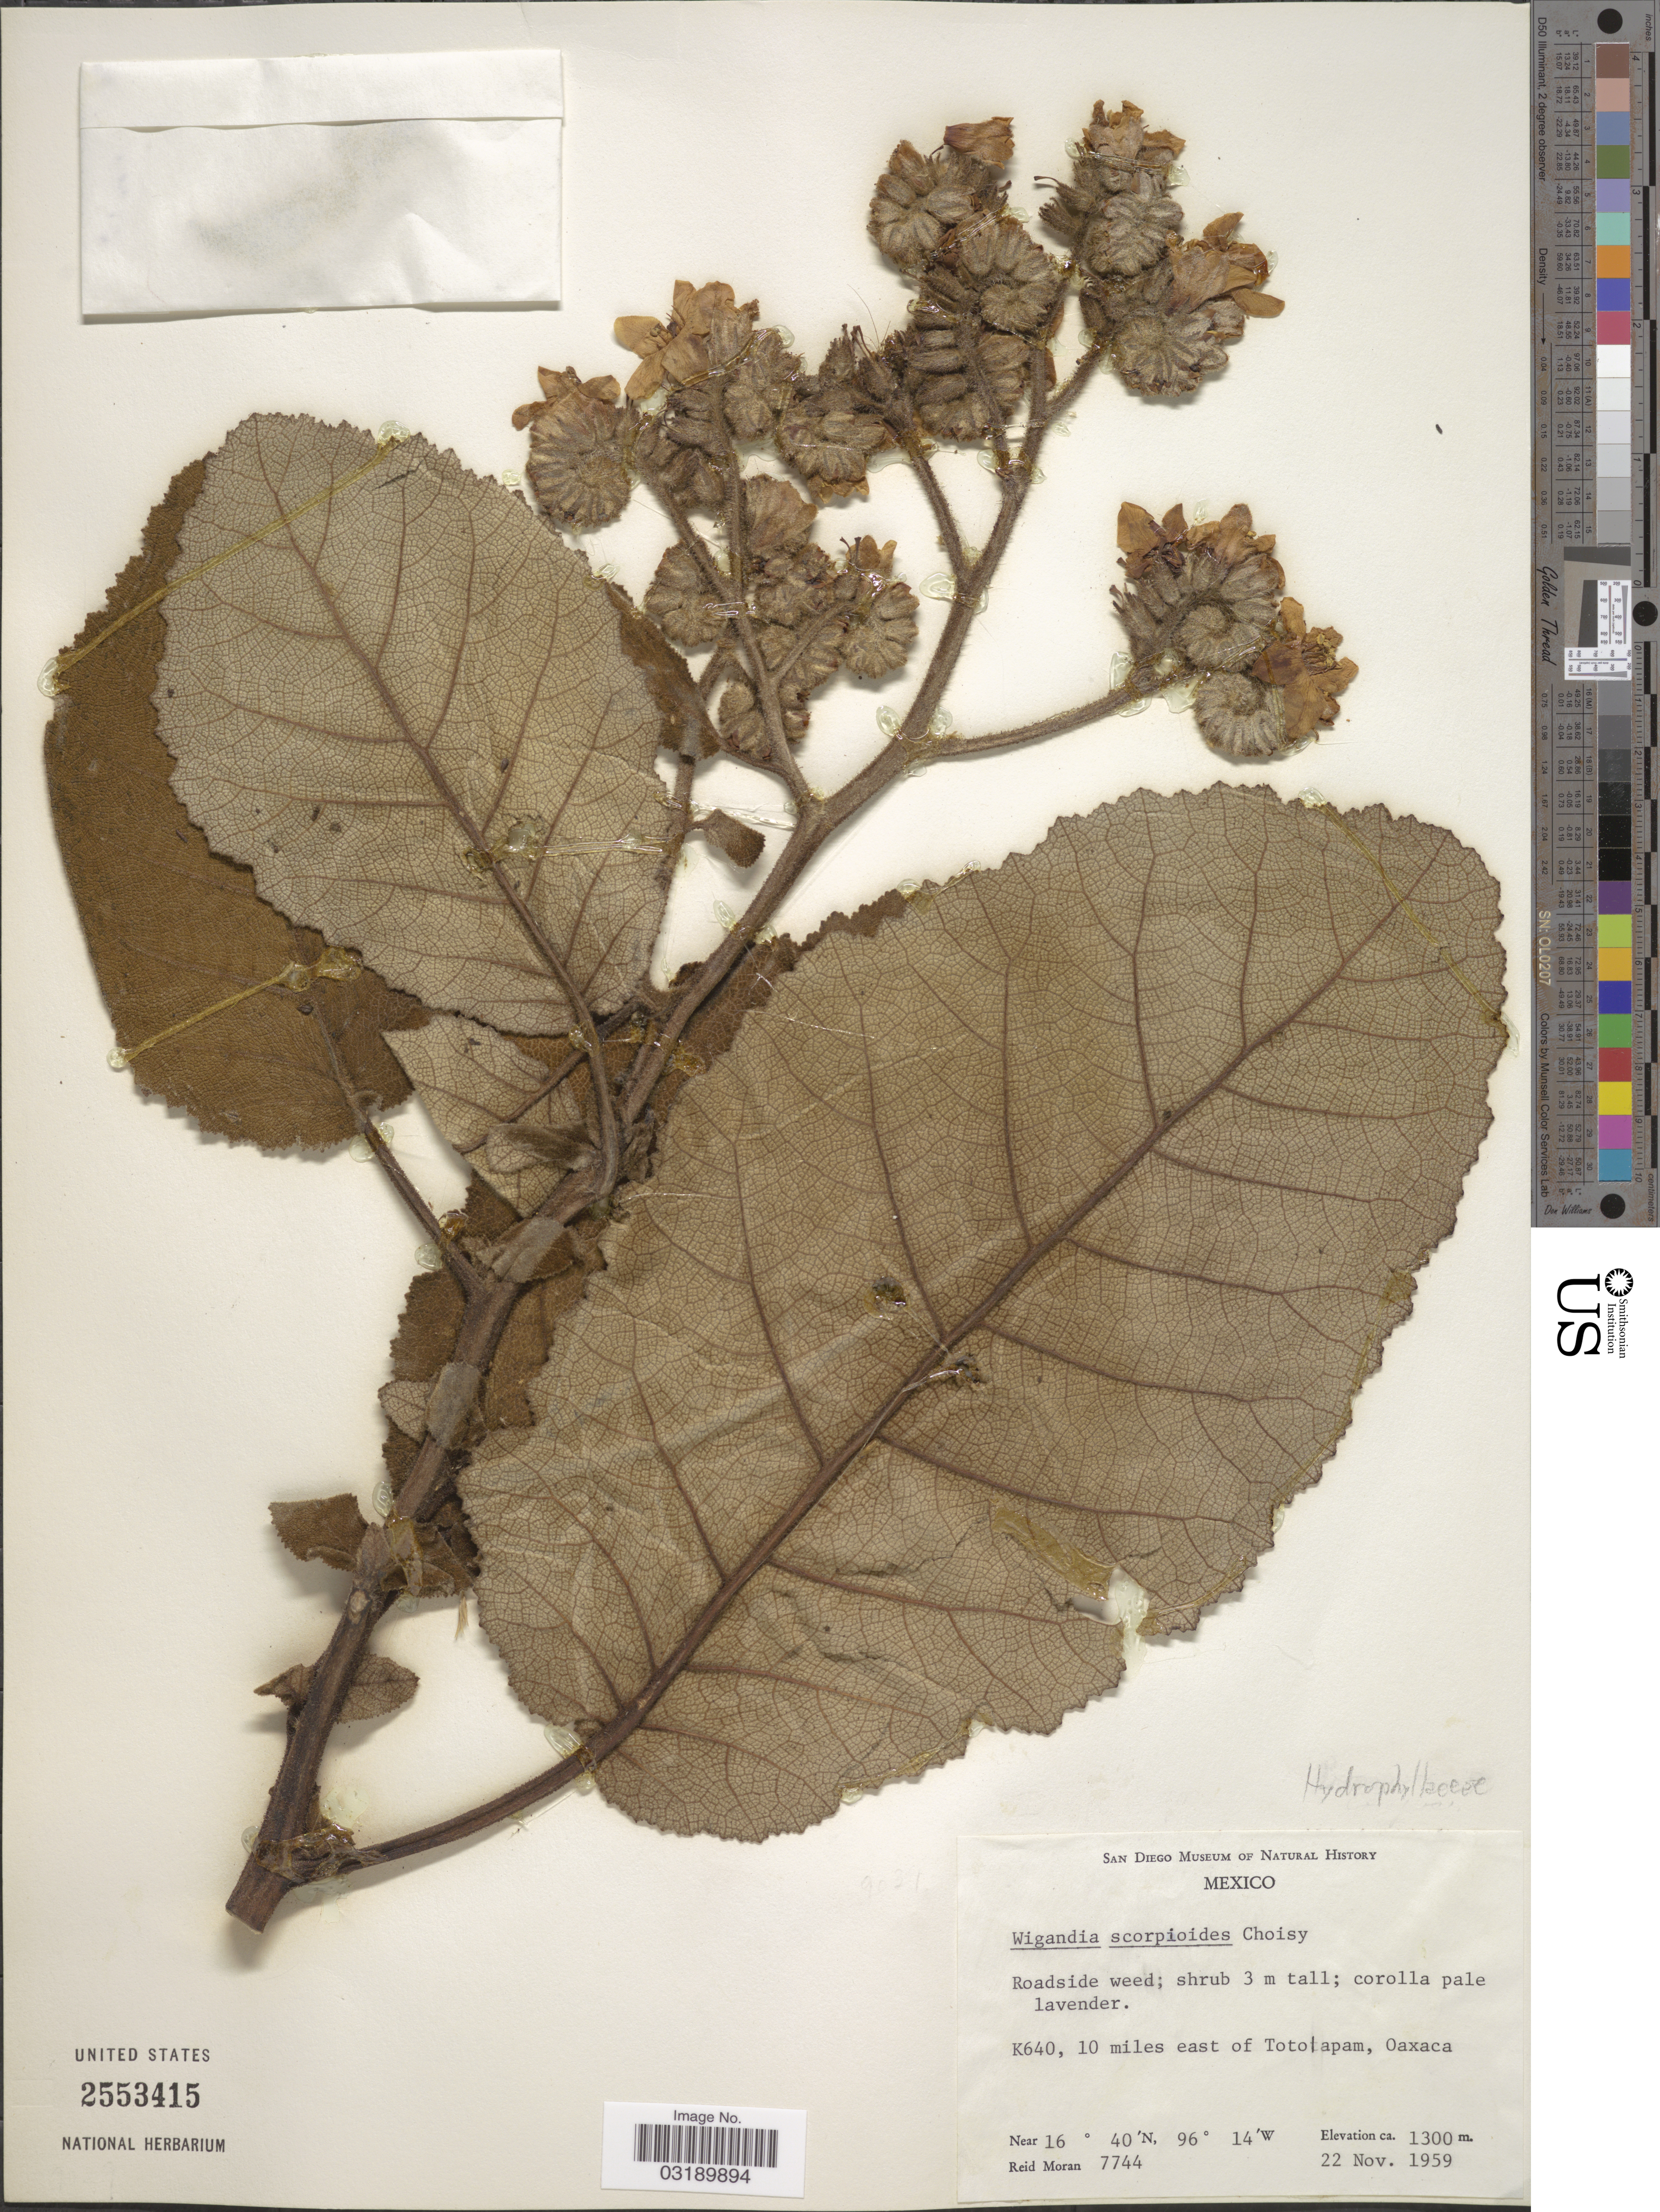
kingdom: Plantae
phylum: Tracheophyta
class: Magnoliopsida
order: Boraginales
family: Namaceae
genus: Wigandia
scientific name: Wigandia scorpioides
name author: Choisy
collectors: R. V. Moran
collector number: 7744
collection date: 1959-11-22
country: Mexico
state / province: Oaxaca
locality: K640, 10 miles east of Totolapam.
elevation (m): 1300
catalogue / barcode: US 2553415